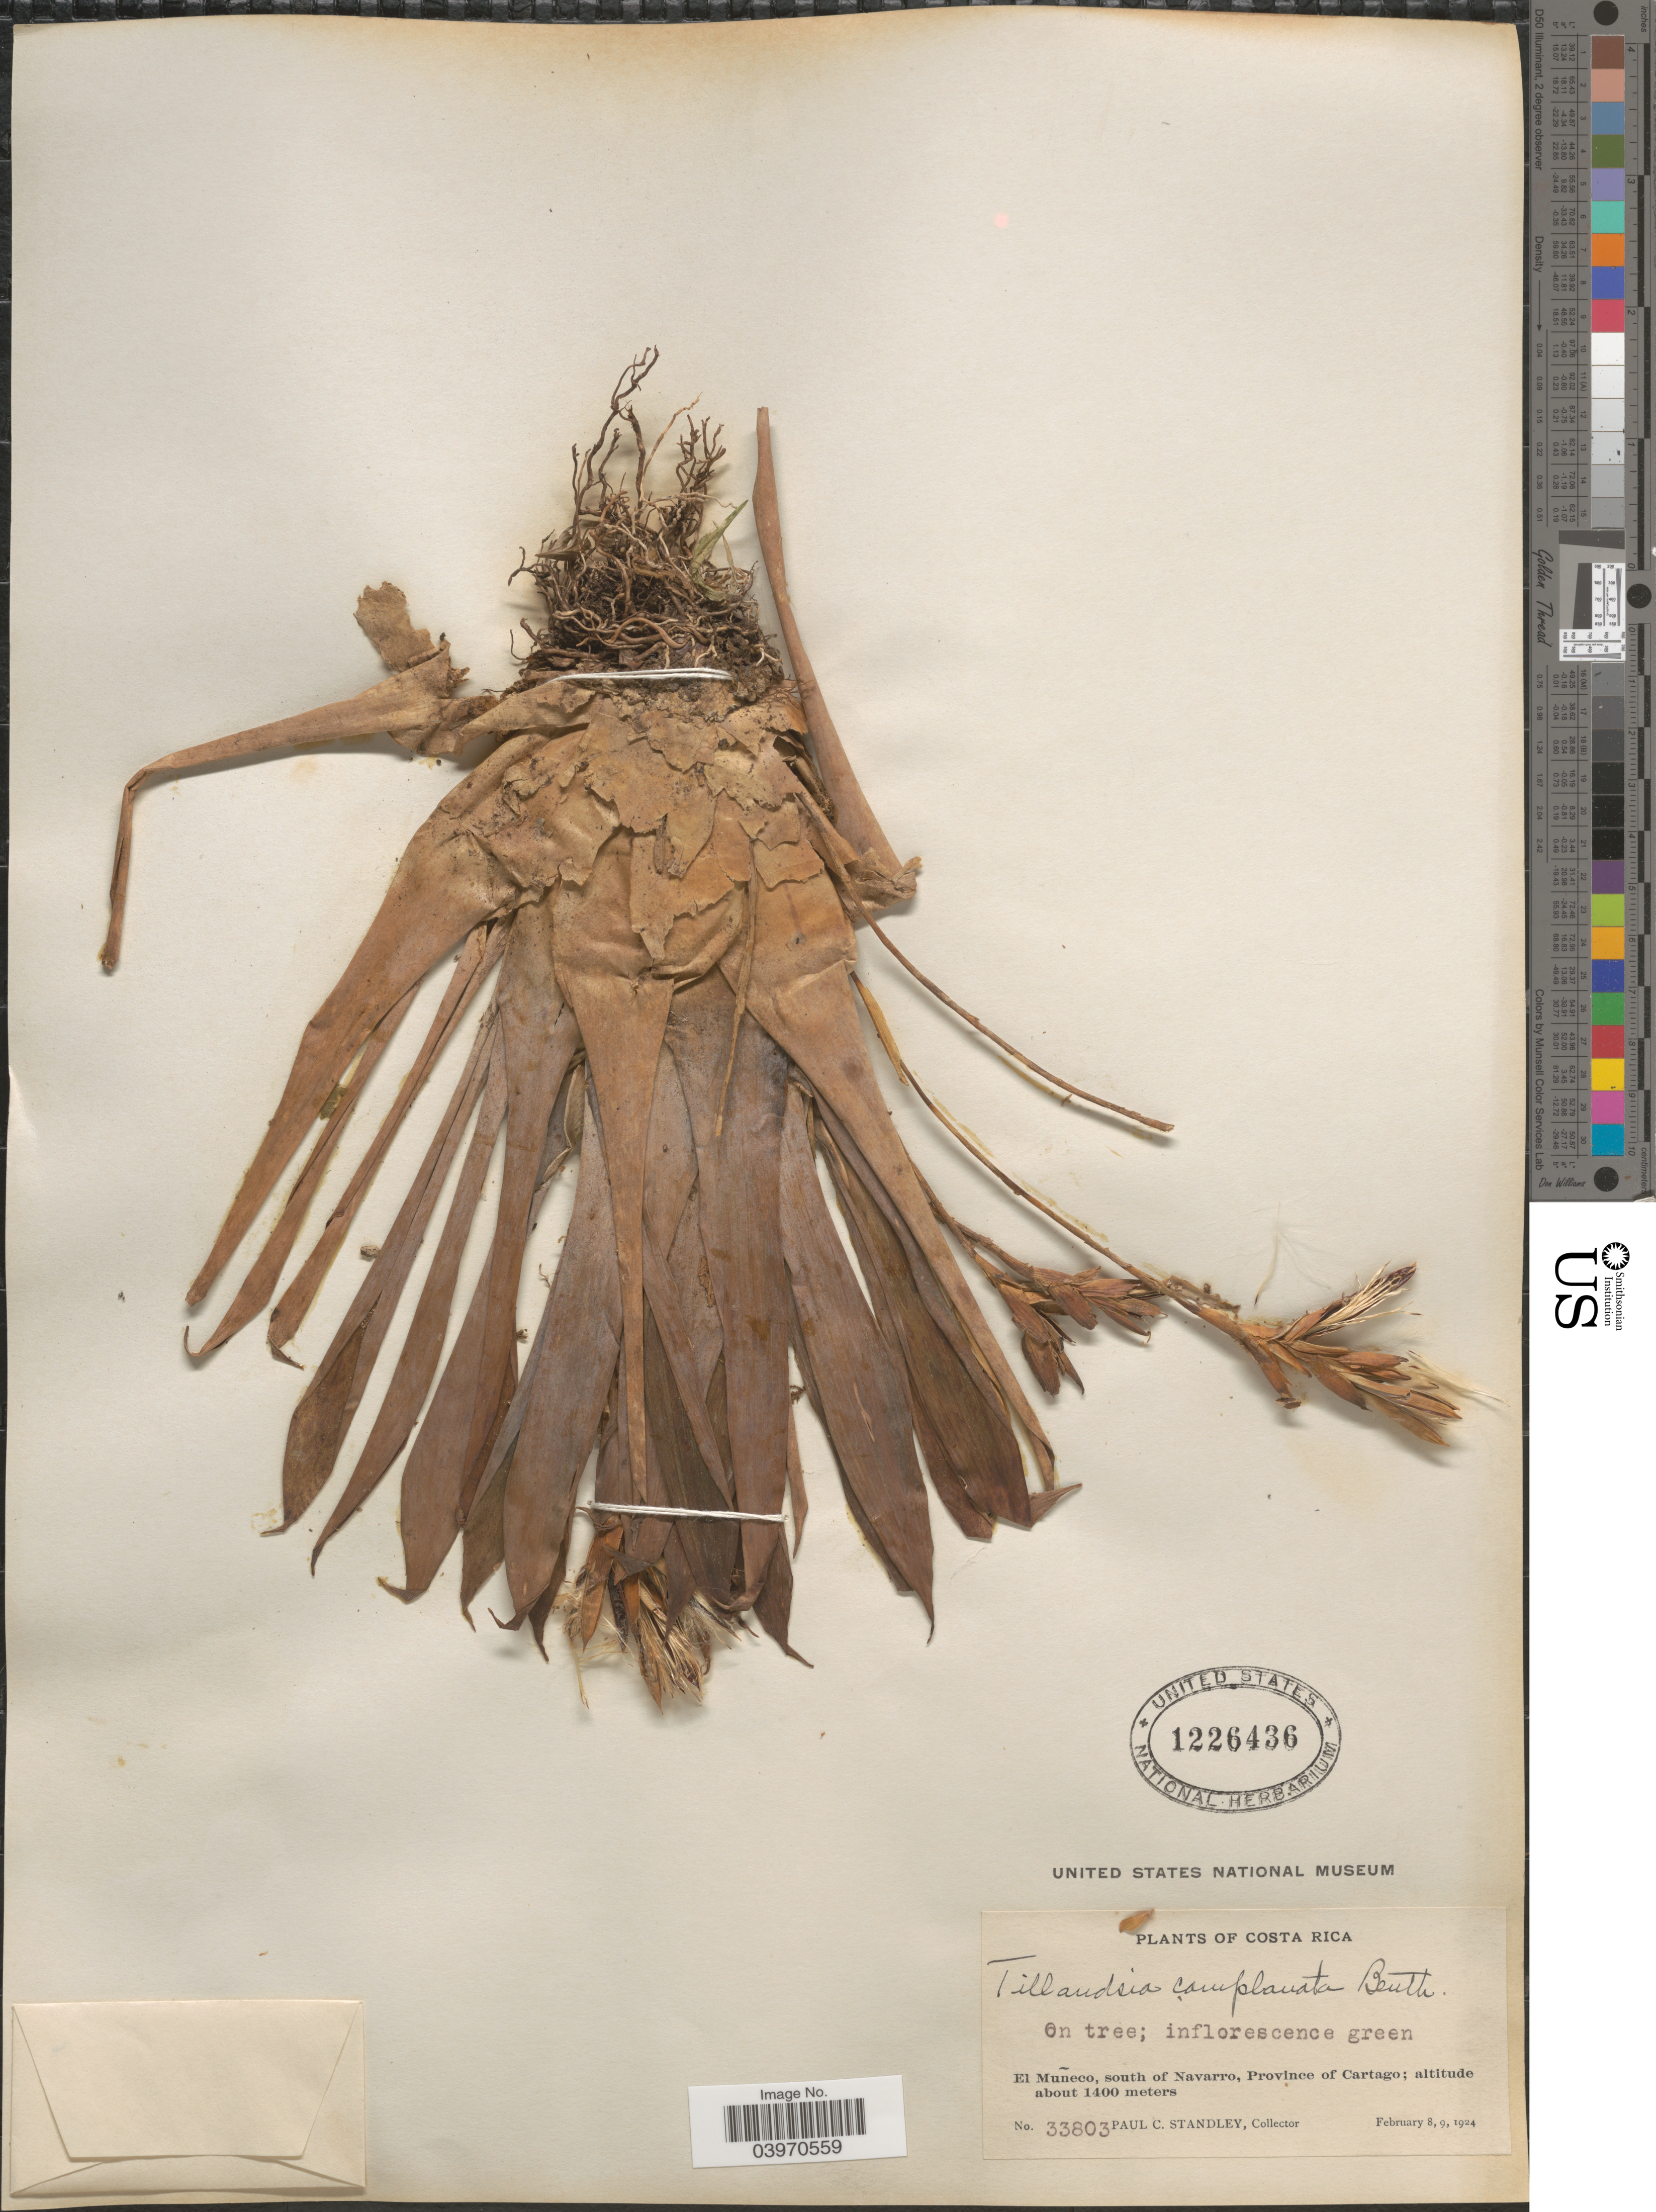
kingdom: Plantae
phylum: Tracheophyta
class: Liliopsida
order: Poales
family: Bromeliaceae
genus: Tillandsia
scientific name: Tillandsia complanata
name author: Benth.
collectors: P. C. Standley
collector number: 33803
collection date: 1924-02-08/1924-02-09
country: Costa Rica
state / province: Cartago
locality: El Muñeco, south of Navarro.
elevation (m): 1400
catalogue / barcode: US 1226436